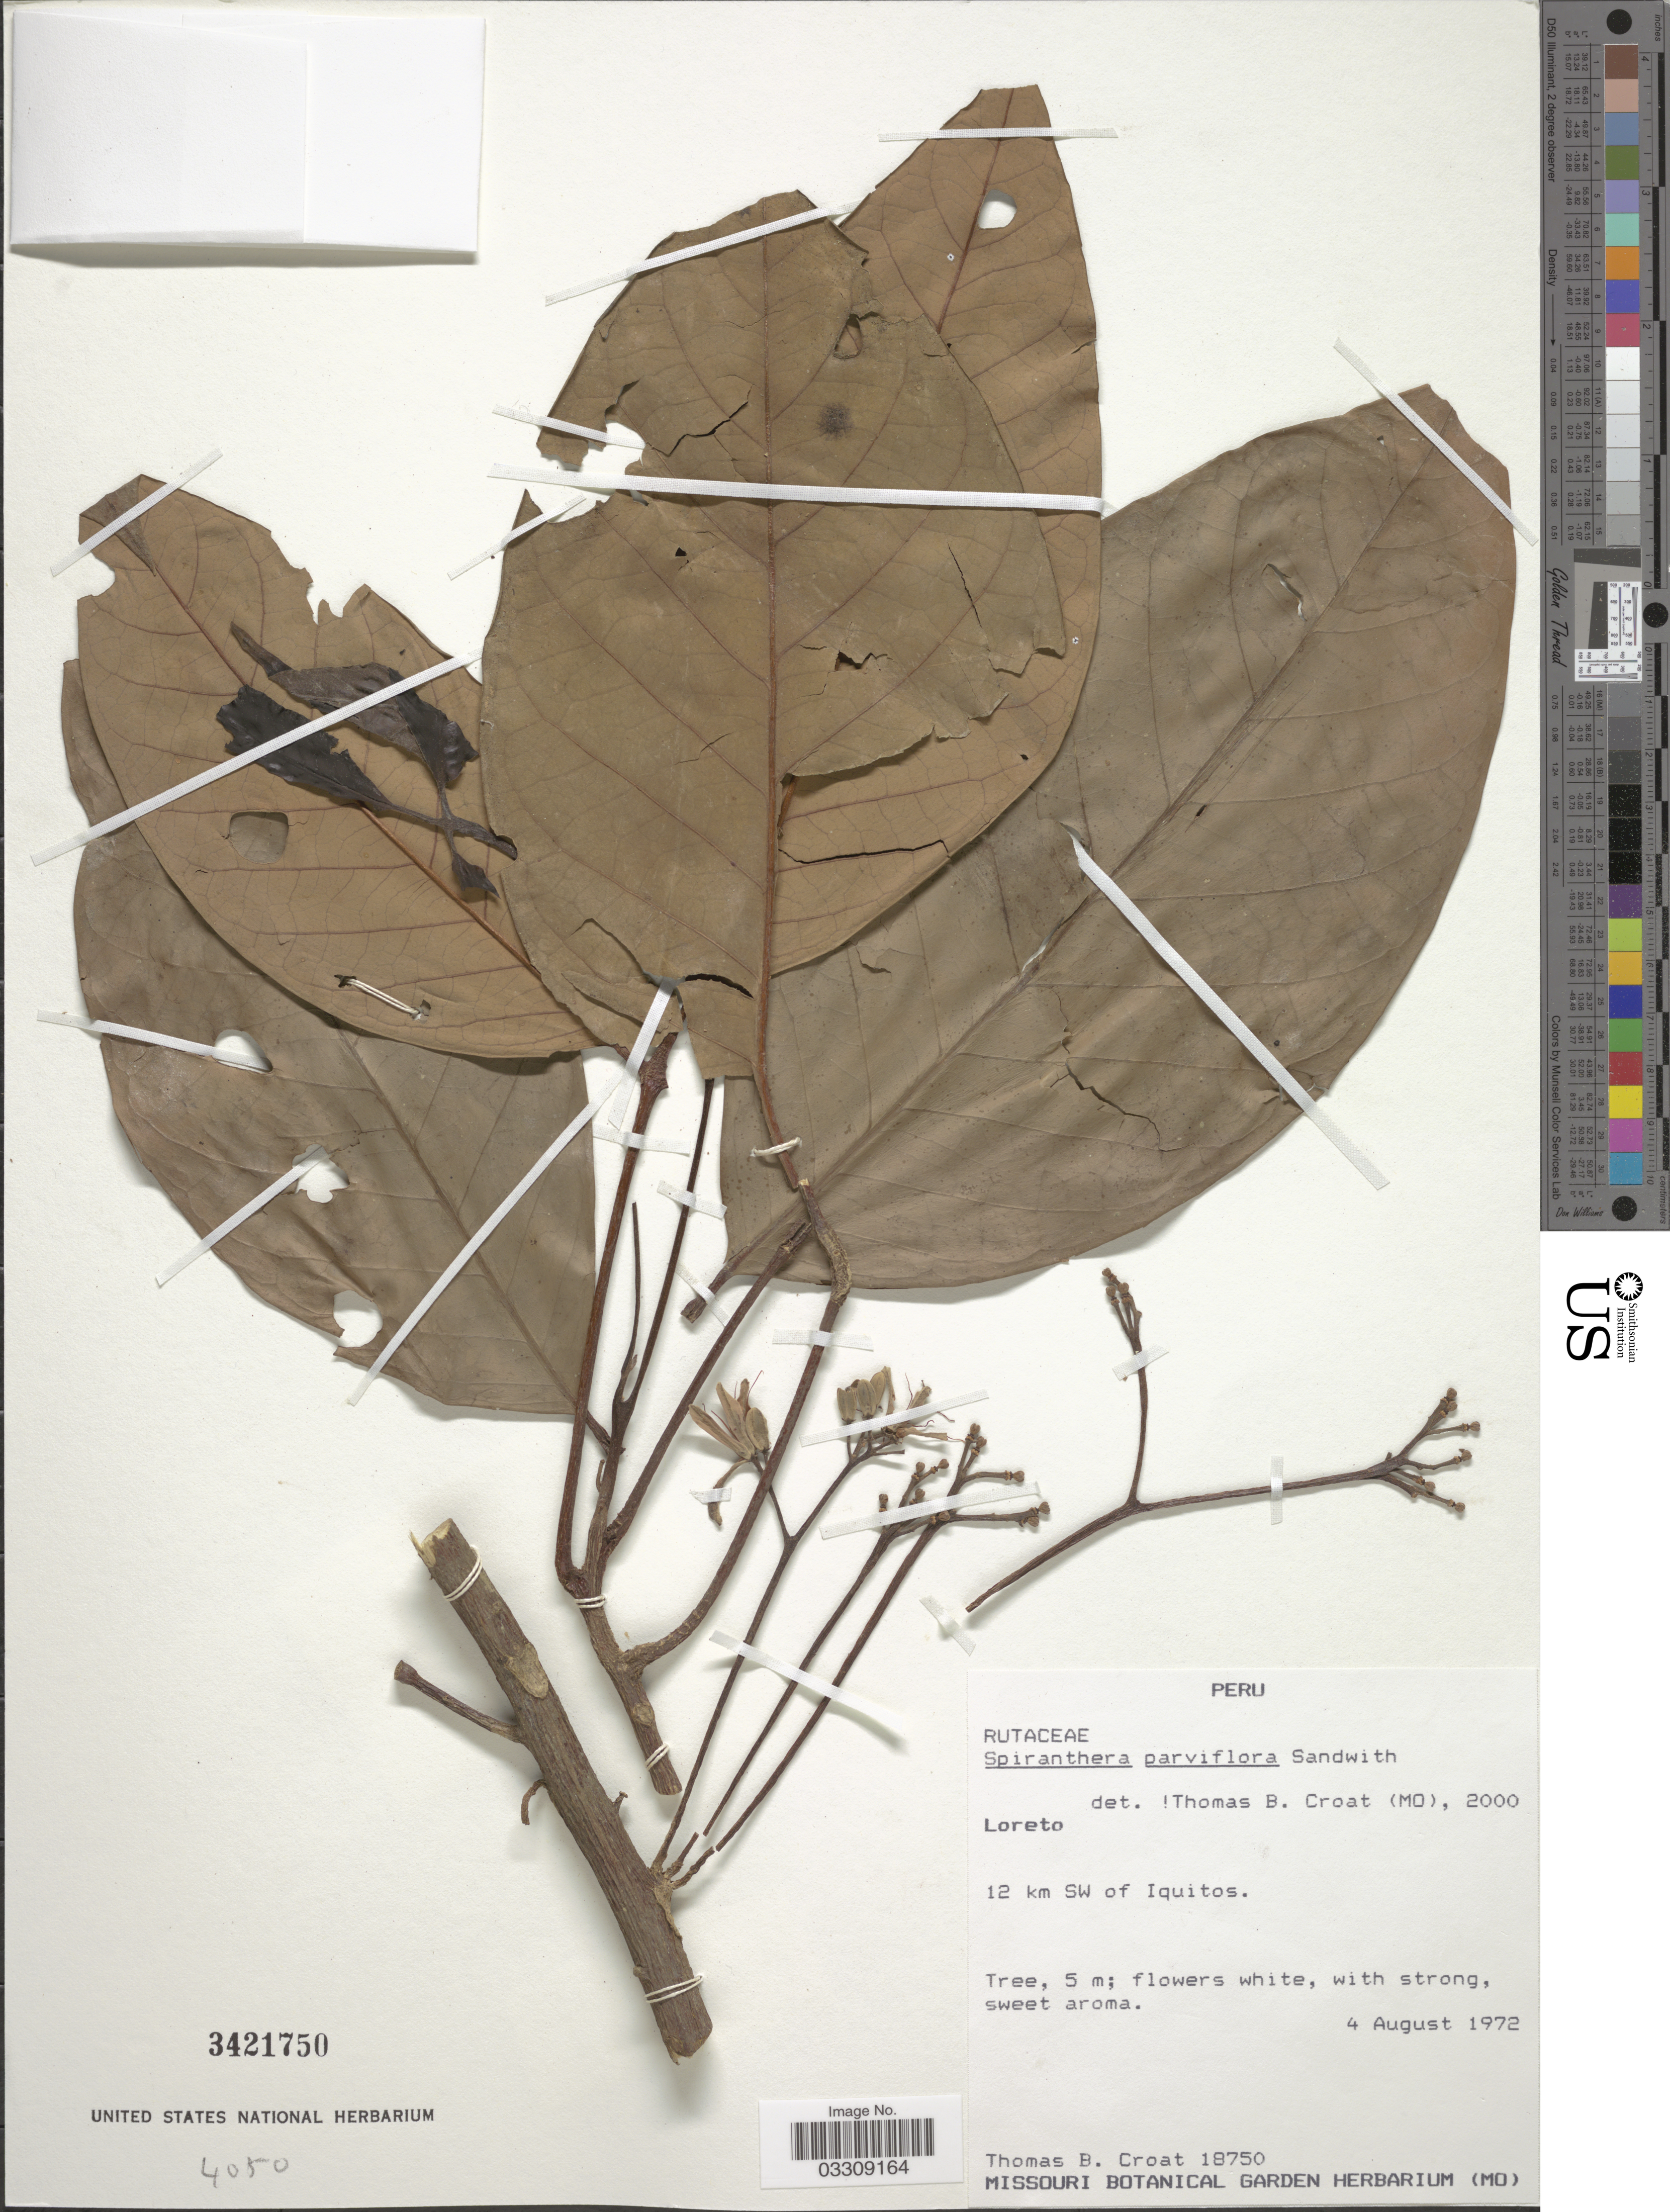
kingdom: Plantae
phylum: Tracheophyta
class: Magnoliopsida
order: Sapindales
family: Rutaceae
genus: Spiranthera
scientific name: Spiranthera peruviana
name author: L.A. Brito & Pirani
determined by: Londoño-Echeverri, Y.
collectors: T. B. Croat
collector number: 18750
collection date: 1972-08-04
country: Peru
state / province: Loreto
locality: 12 km SW of Iquitos.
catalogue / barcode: US 3421750